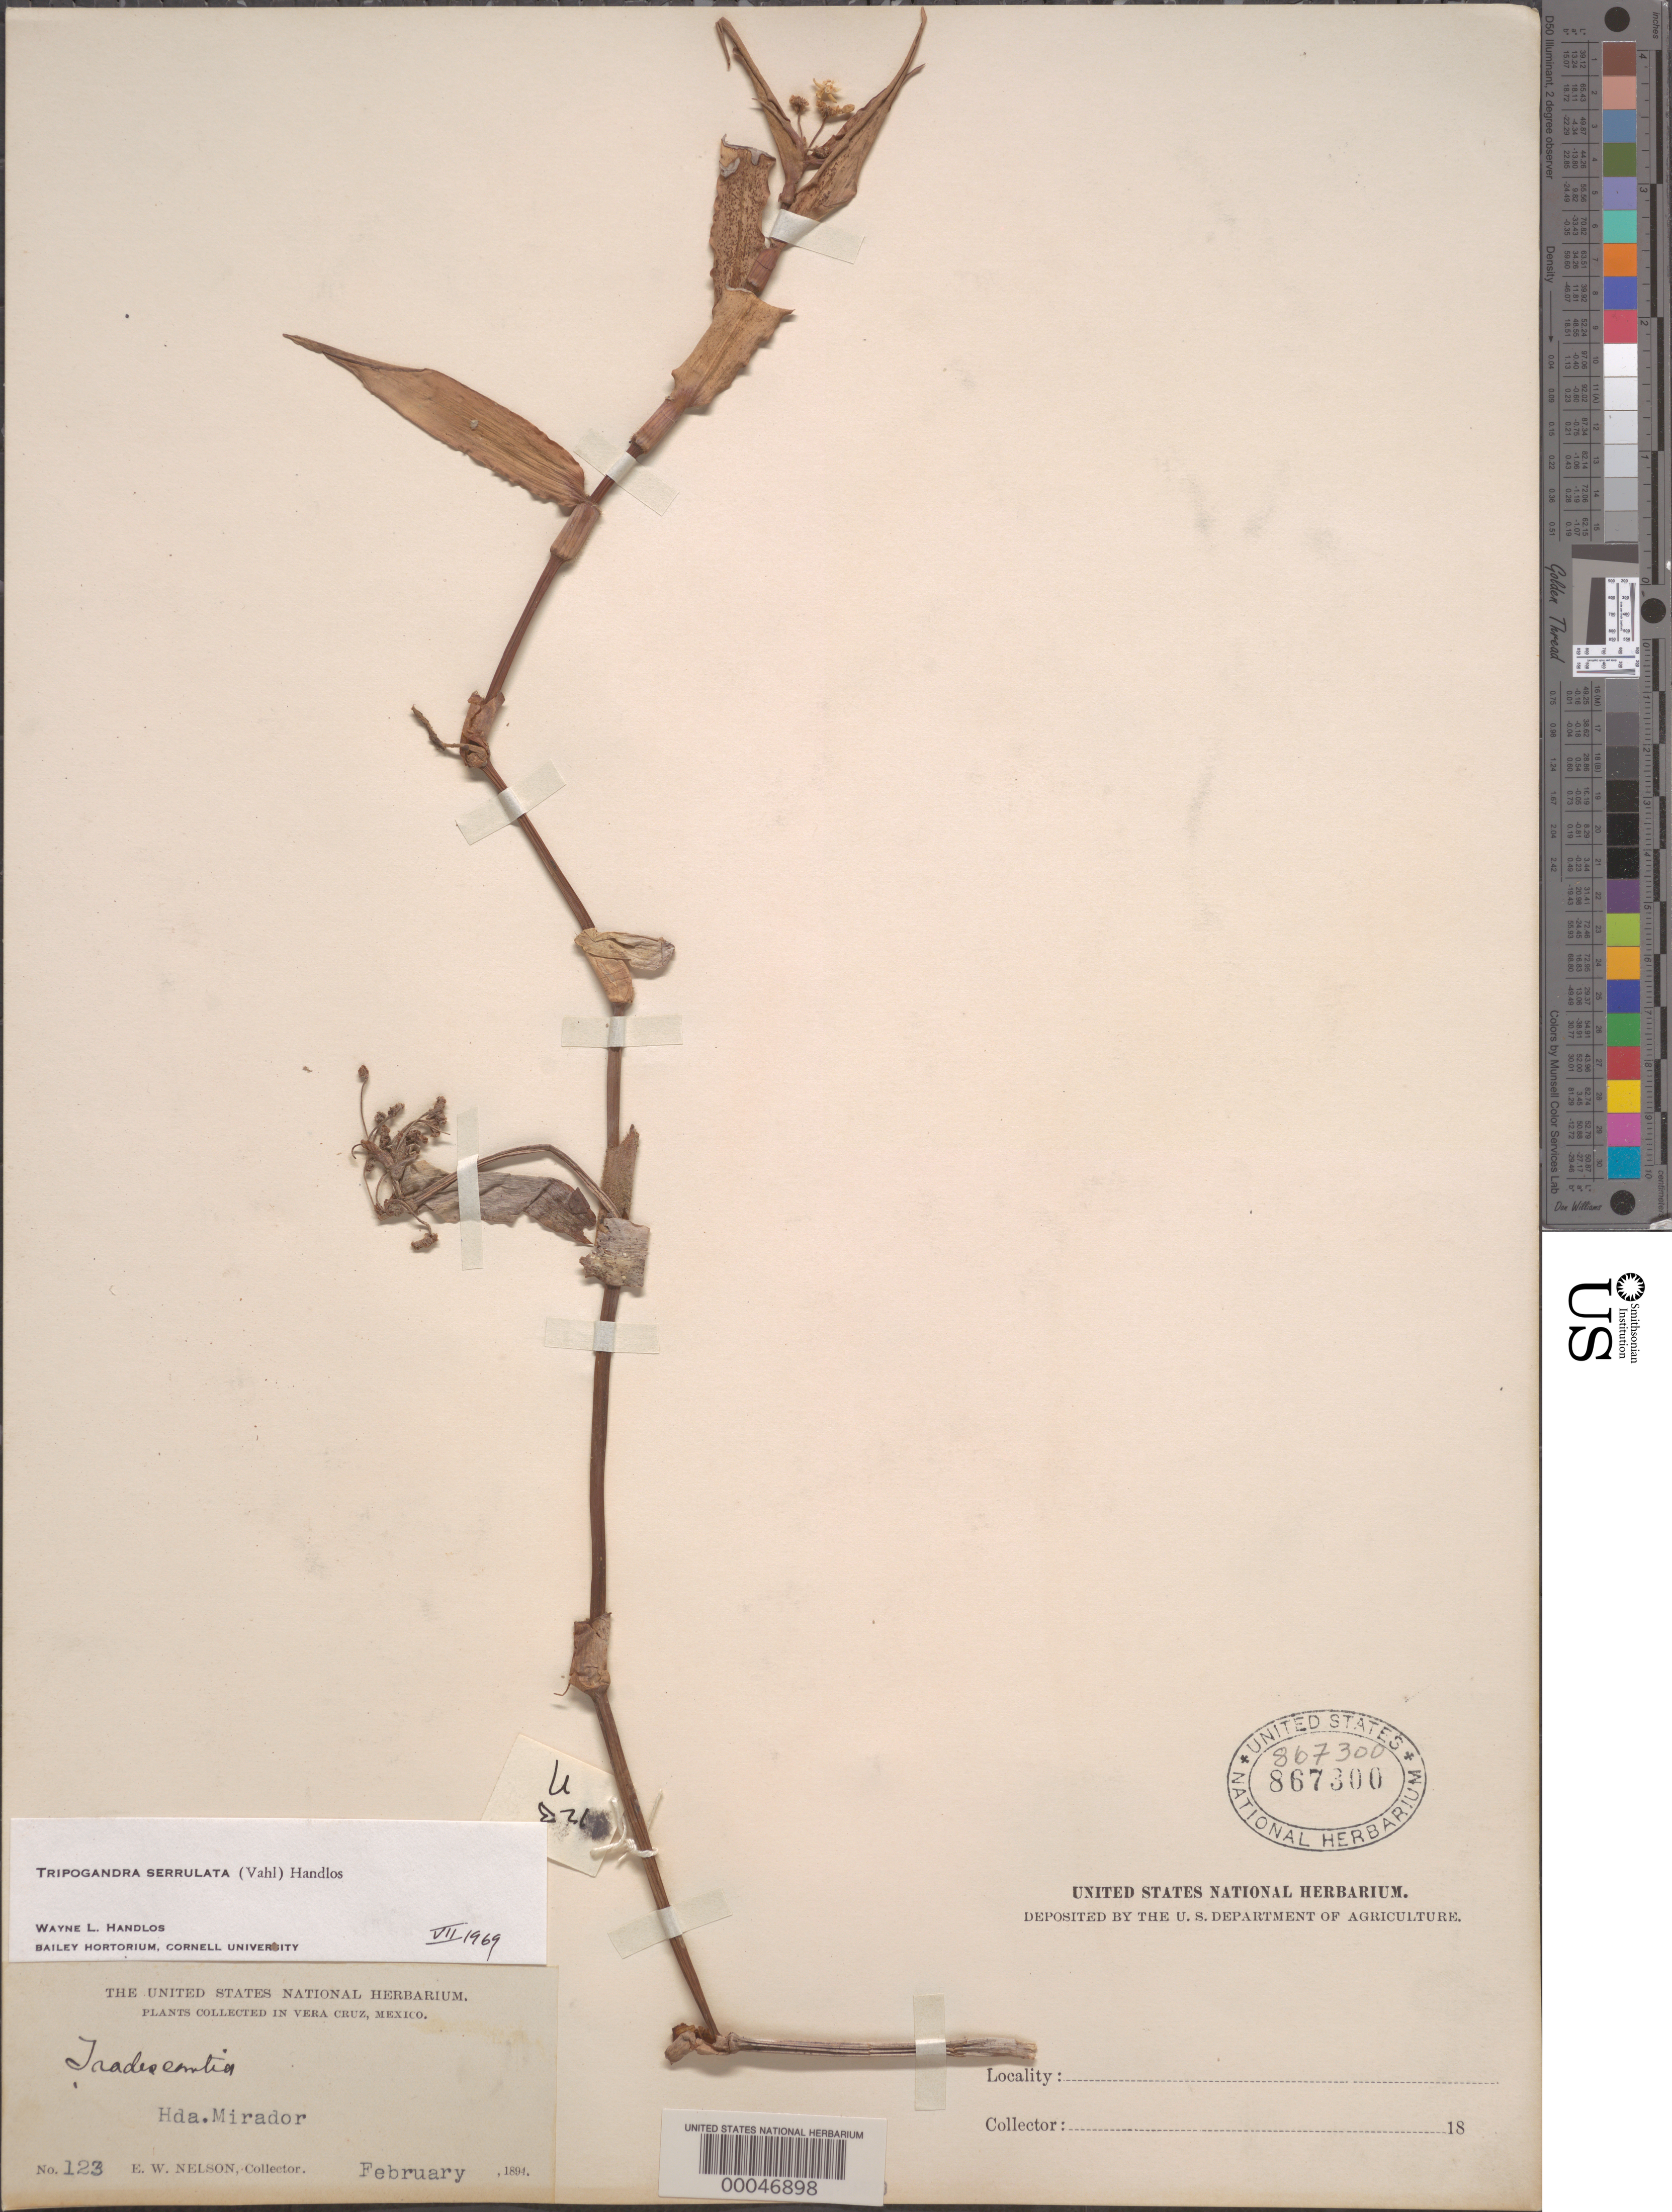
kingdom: Plantae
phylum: Tracheophyta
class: Liliopsida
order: Commelinales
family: Commelinaceae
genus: Tripogandra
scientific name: Tripogandra serrulata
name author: (Vahl) Handlos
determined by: Handlos, W. L.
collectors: E. W. Nelson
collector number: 123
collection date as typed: Feb 1894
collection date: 1894-02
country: Mexico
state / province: Veracruz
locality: Hacienda Mirador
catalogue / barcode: US 867300